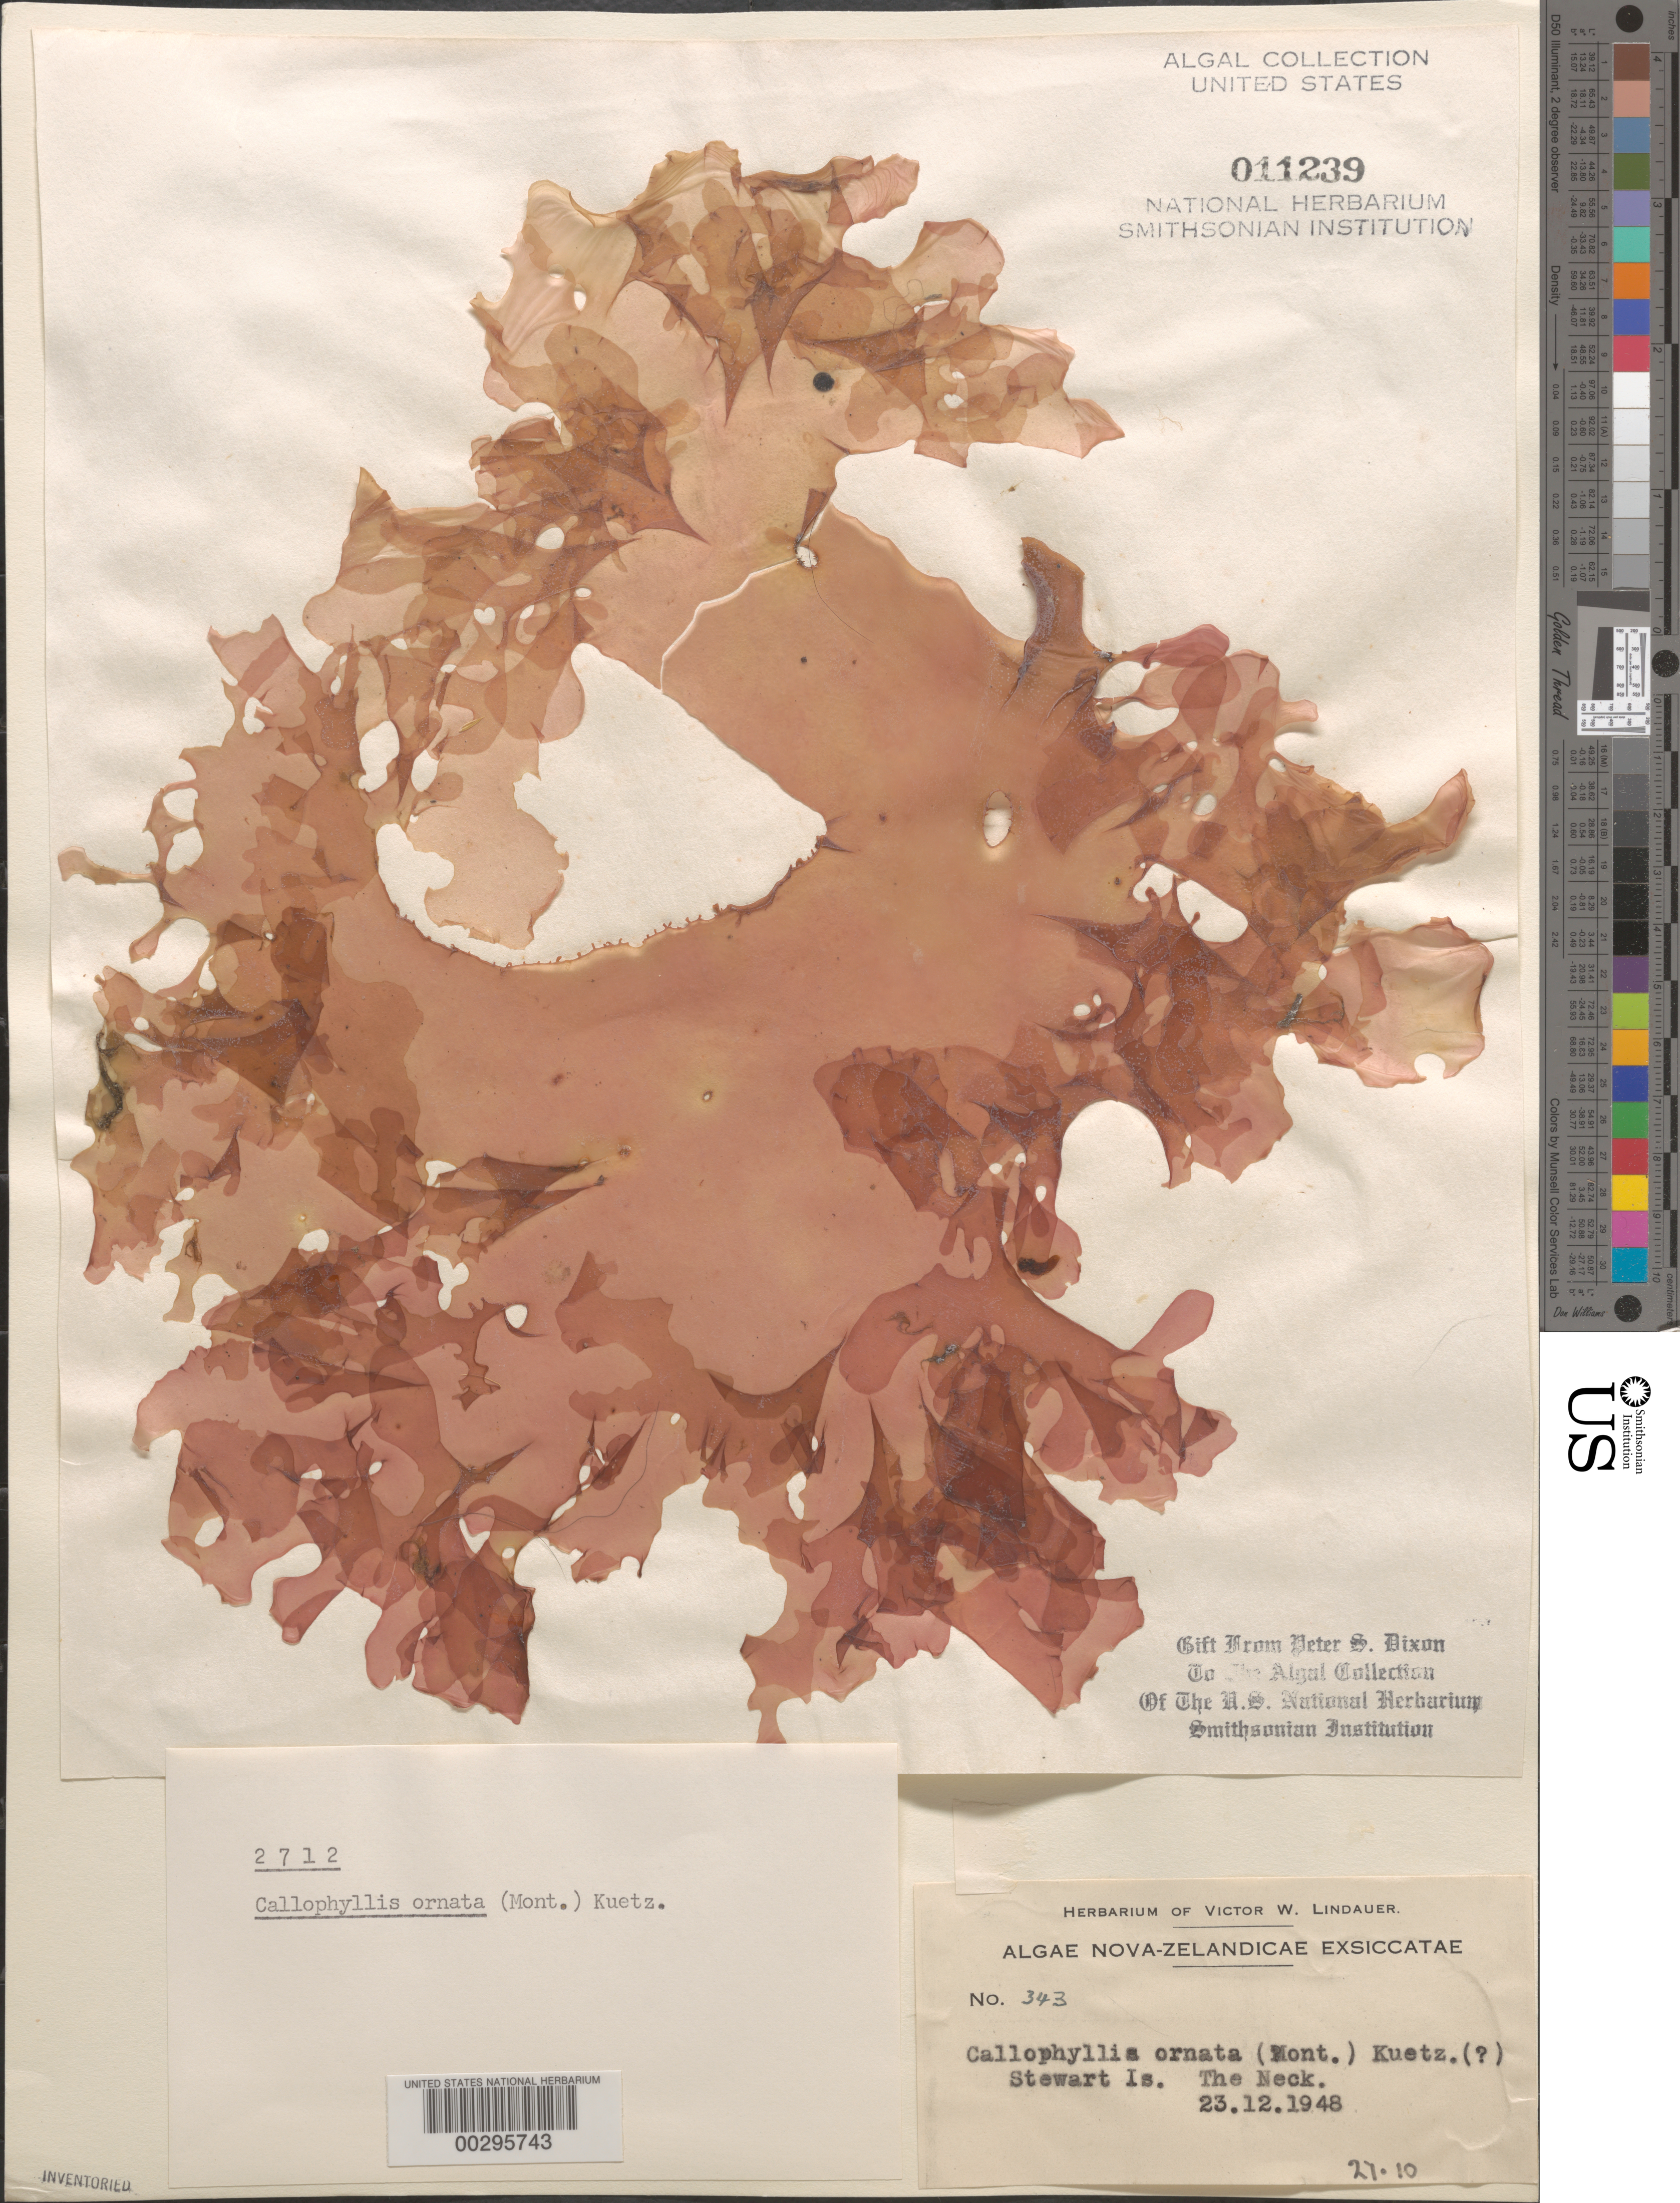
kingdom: Plantae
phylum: Rhodophyta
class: Florideophyceae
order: Gigartinales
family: Kallymeniaceae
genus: Callophyllis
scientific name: Callophyllis ornata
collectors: V. Lindauer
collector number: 343 & PSD 2712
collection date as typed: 23 Dec 1948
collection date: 1948-12-23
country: New Zealand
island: Stewart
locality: The neck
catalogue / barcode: US 11239